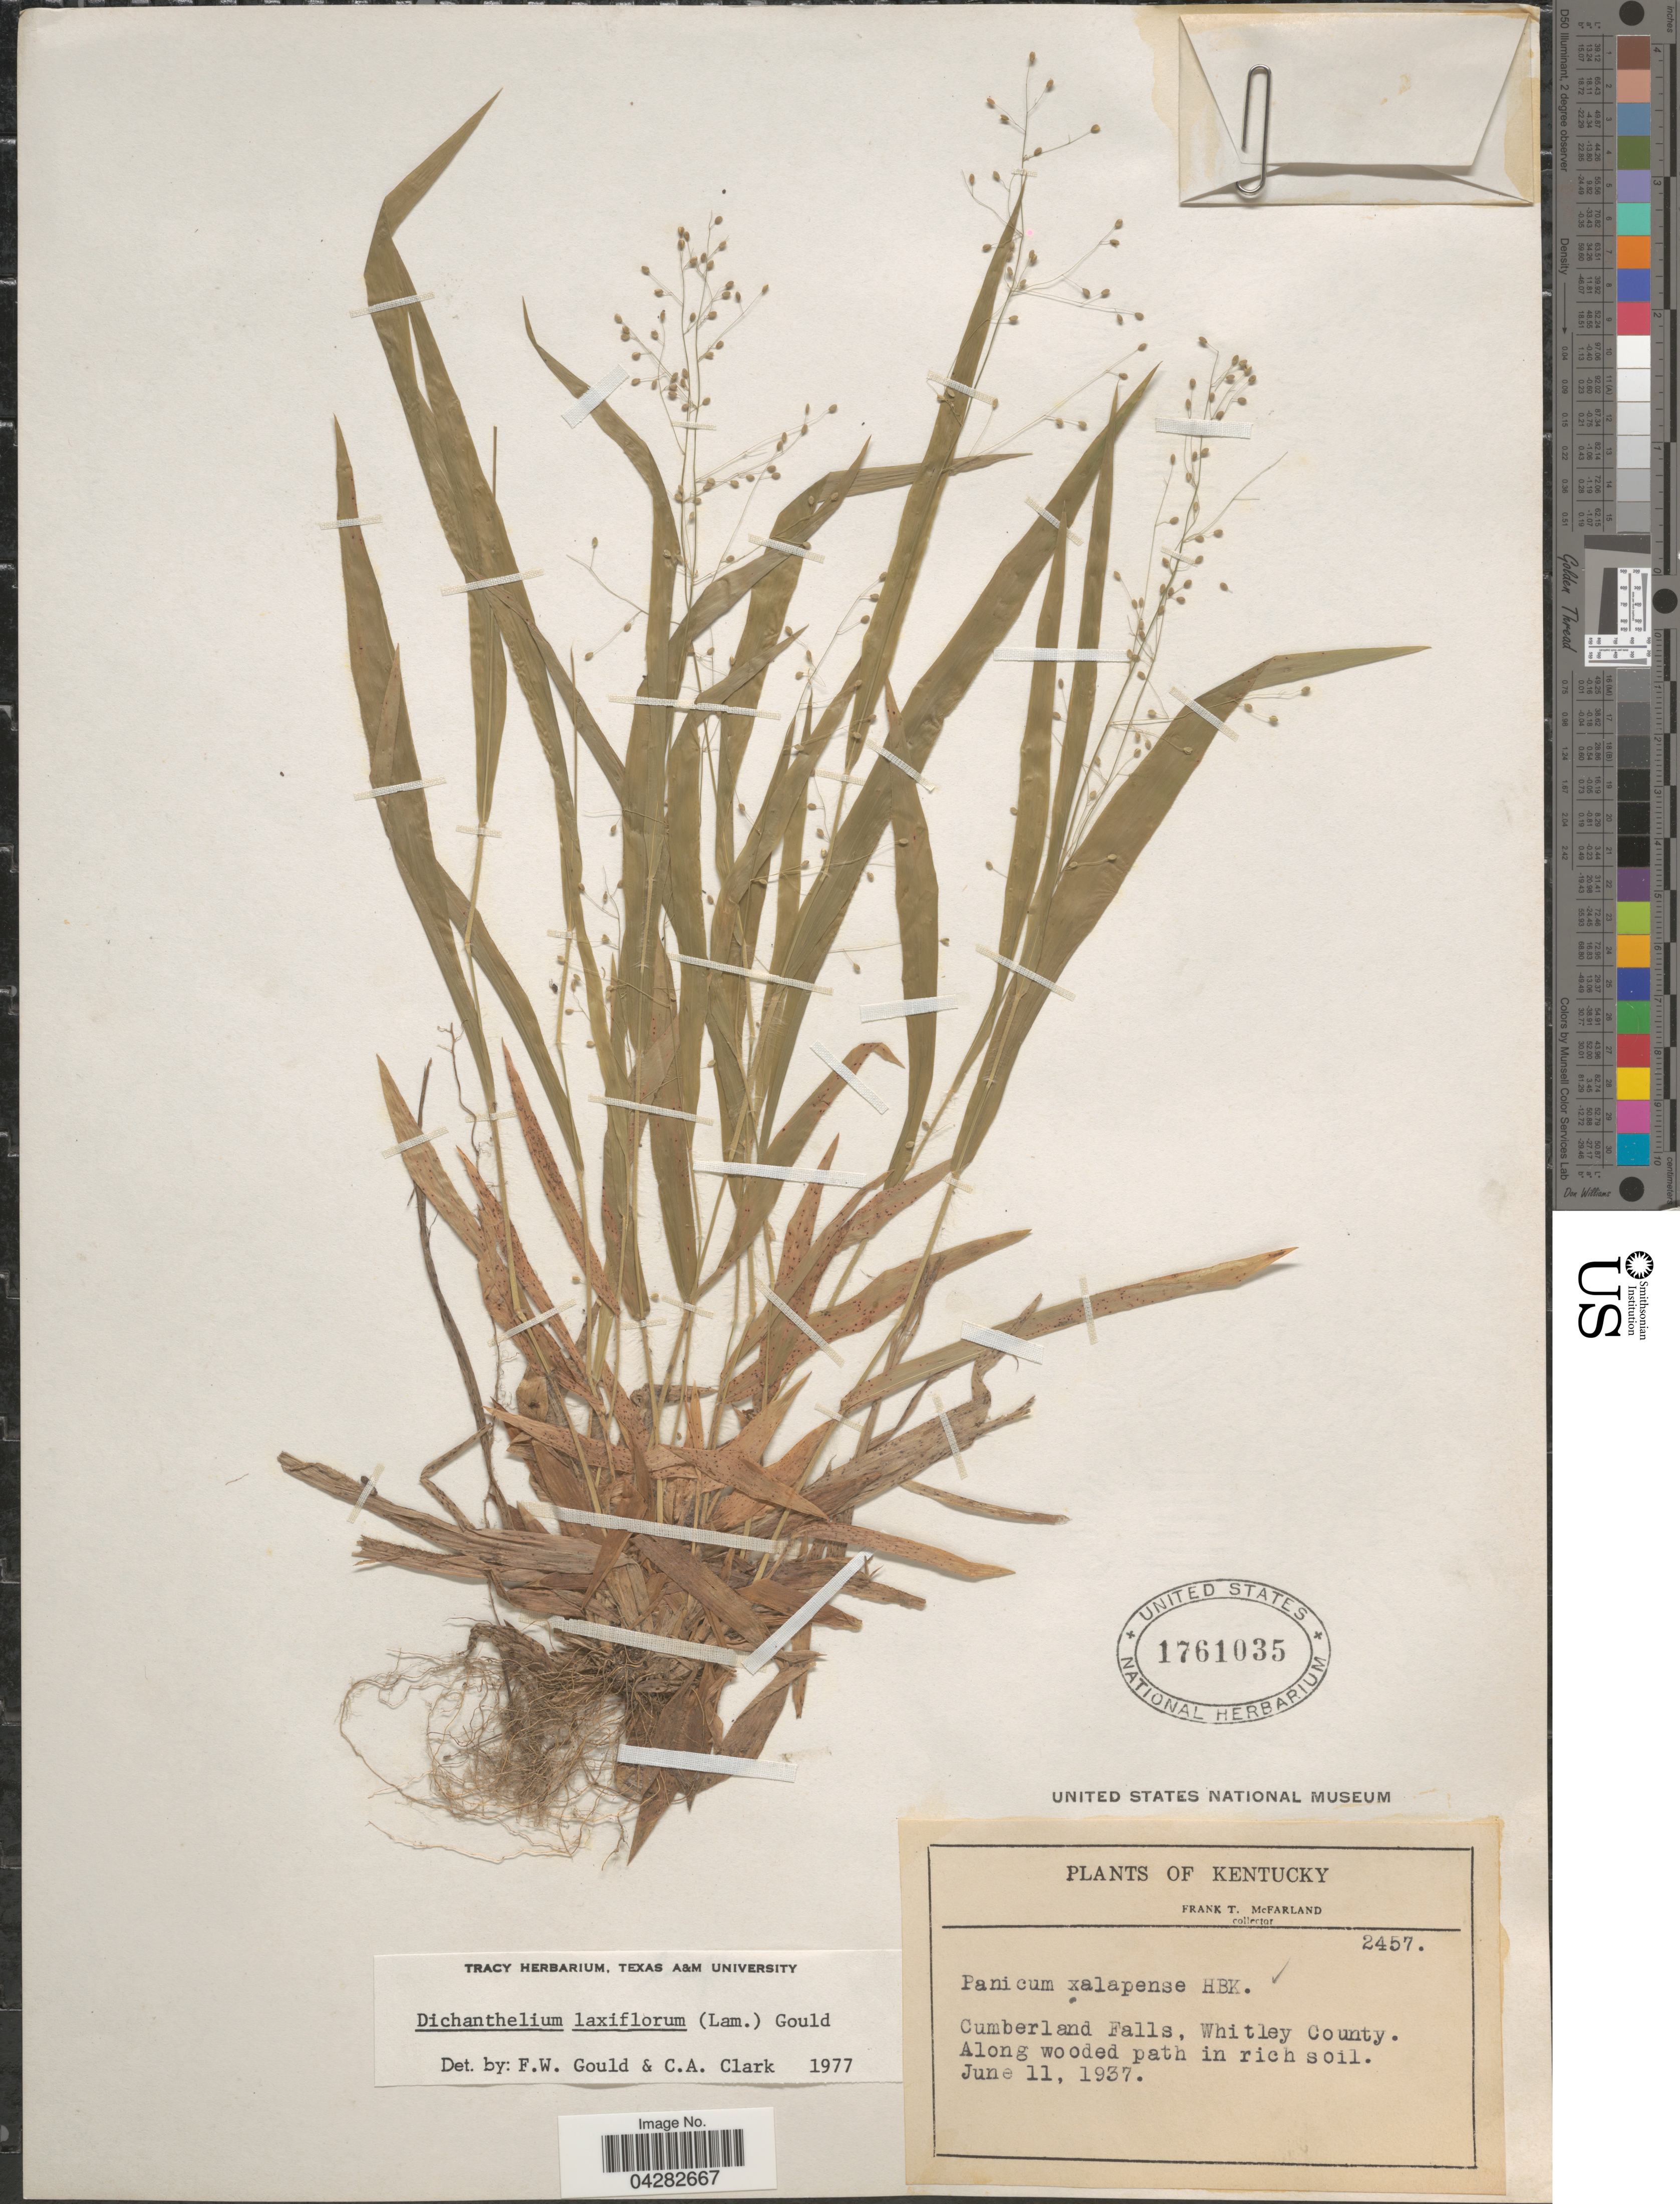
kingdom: Plantae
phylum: Tracheophyta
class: Liliopsida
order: Poales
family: Poaceae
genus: Dichanthelium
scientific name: Dichanthelium laxiflorum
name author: (Lam.) Gould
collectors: F. McFarland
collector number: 2457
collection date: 1937-06-11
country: United States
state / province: Kentucky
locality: Cumberland Falls, Whitley County.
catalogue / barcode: US 1761035